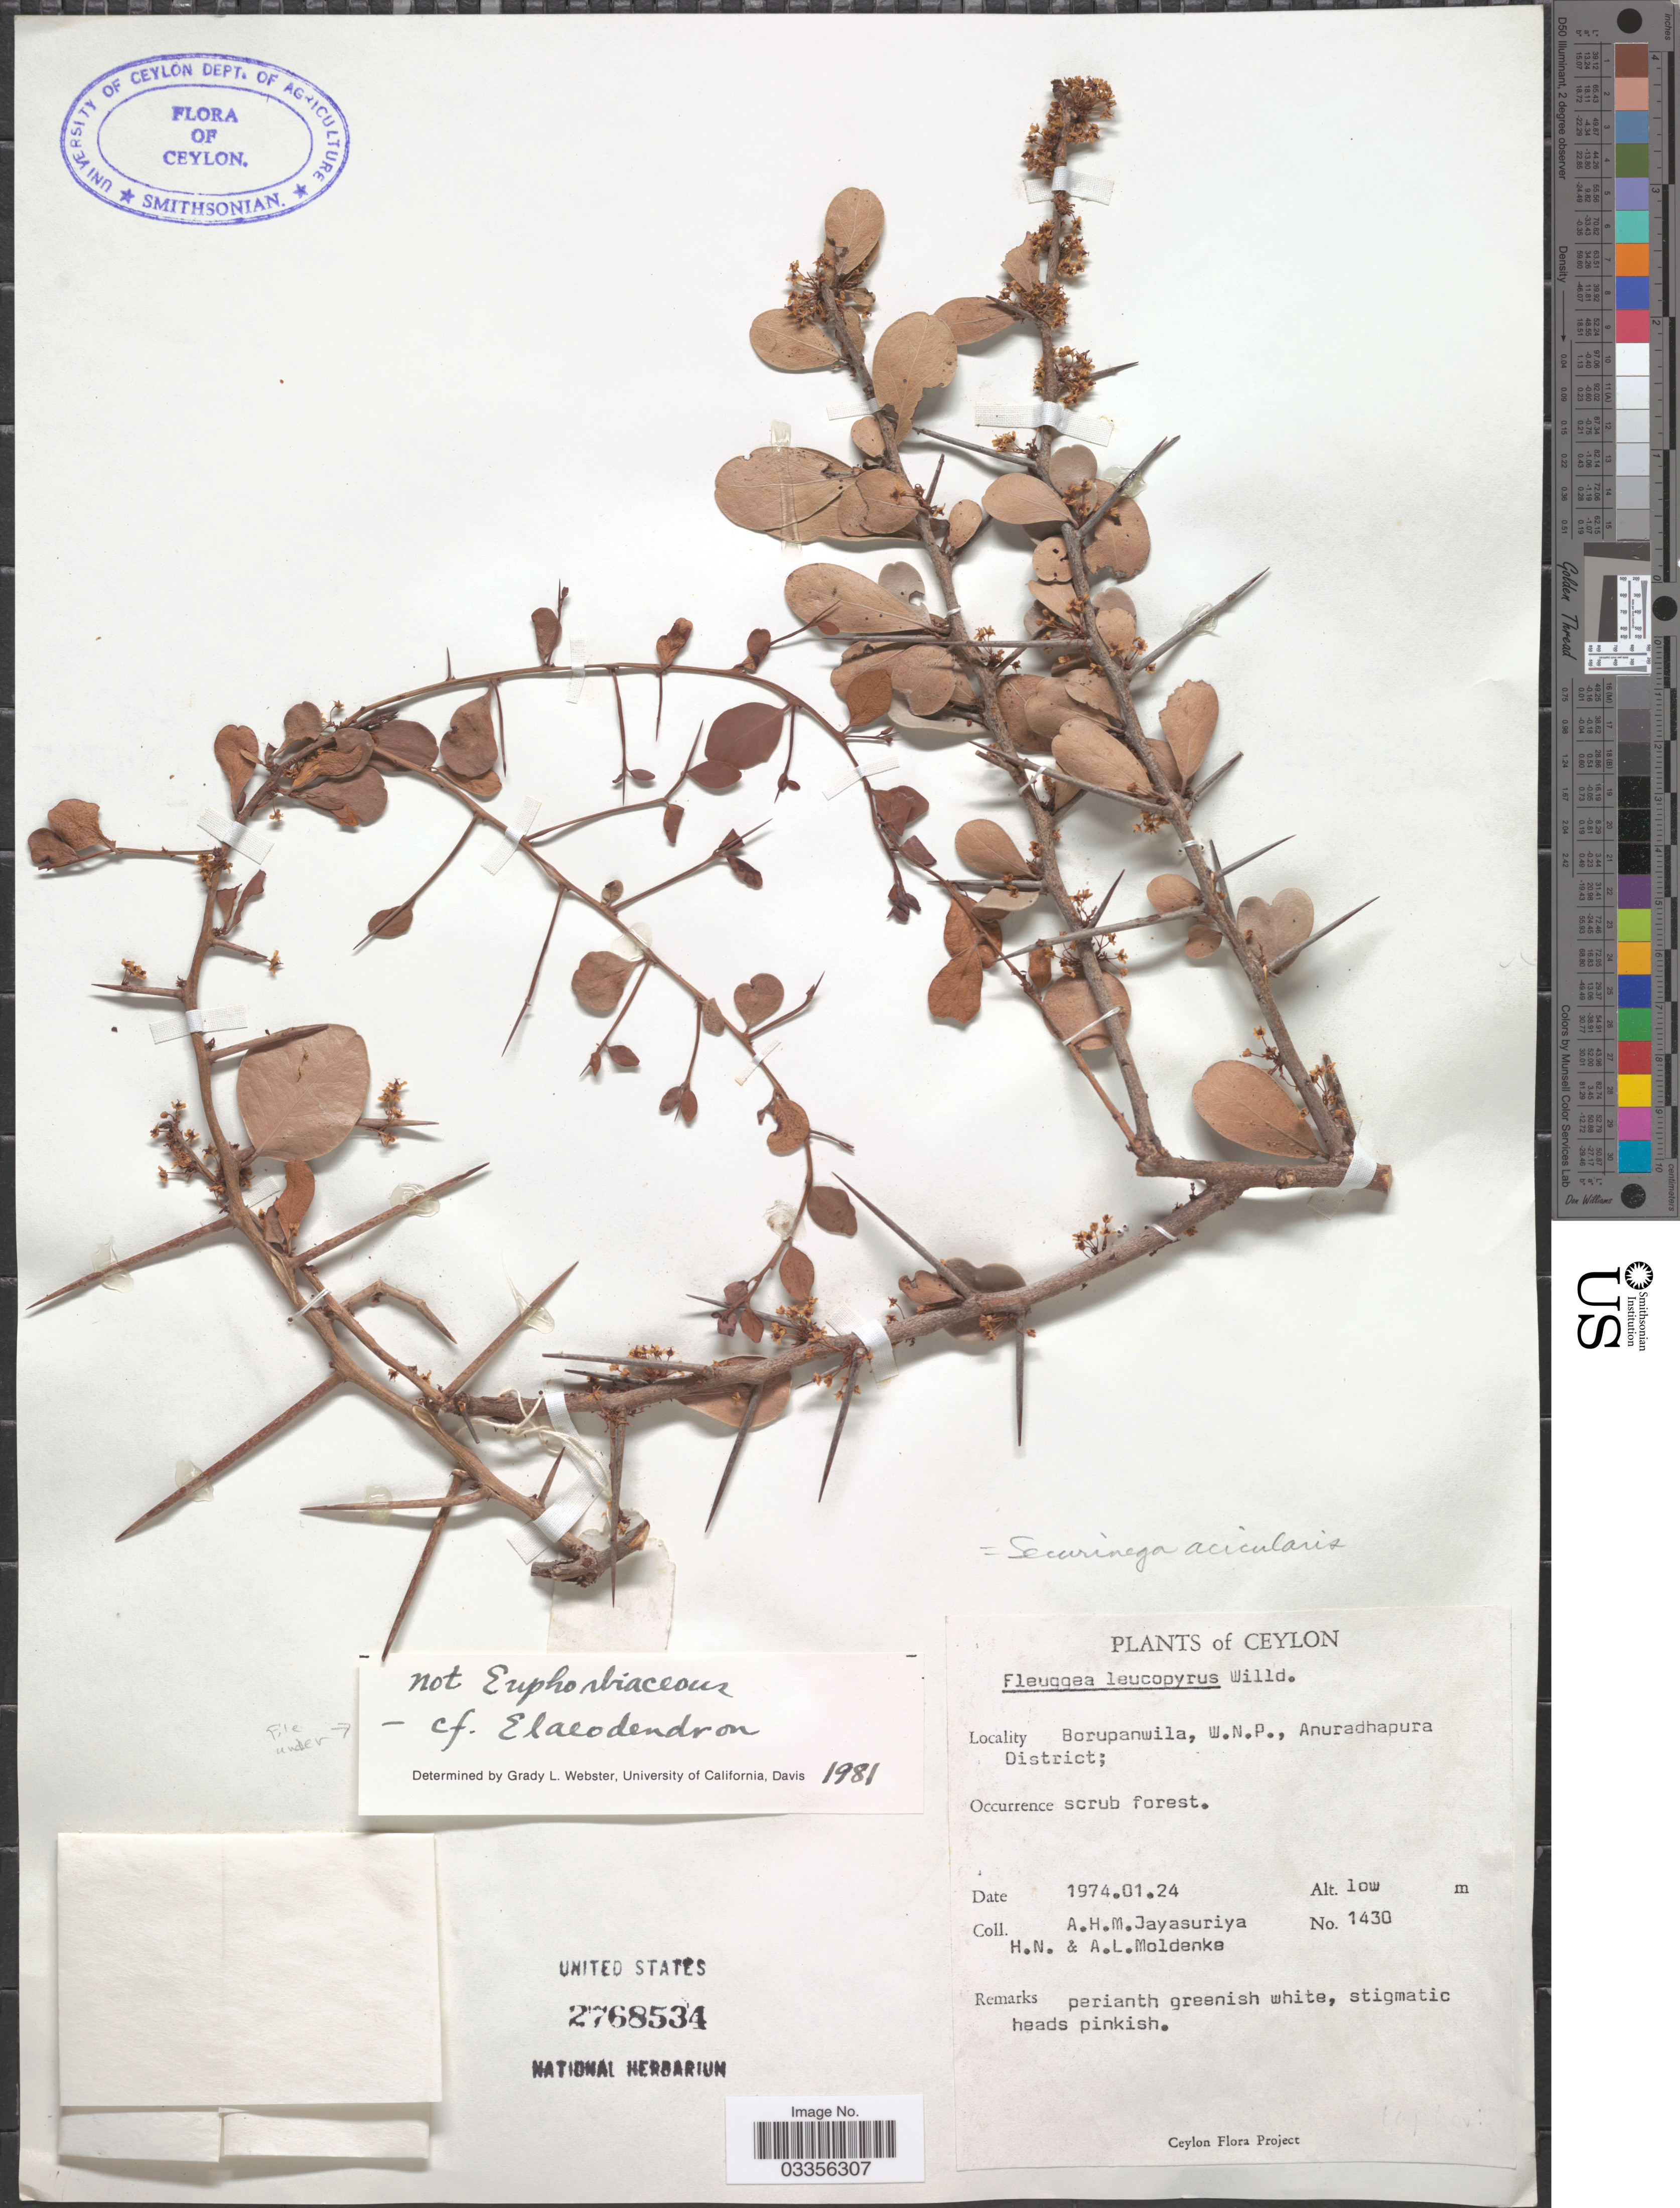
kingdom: Plantae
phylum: Tracheophyta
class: Magnoliopsida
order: Celastrales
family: Celastraceae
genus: Gymnosporia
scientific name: Gymnosporia emarginata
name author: (Willd.) Thwaites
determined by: Strong, Mark T., (BOT), Smithsonian Institution - National Museum of Natural History (UNITED STATES)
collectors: A. H. Jayasuriya, H. N. Moldenke & A. L. Moldenke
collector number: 1430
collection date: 1974-01-24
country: Sri Lanka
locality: Ceylon. Borupanwila, W.N.P., Anuradhapura District.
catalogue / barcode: US 2768534